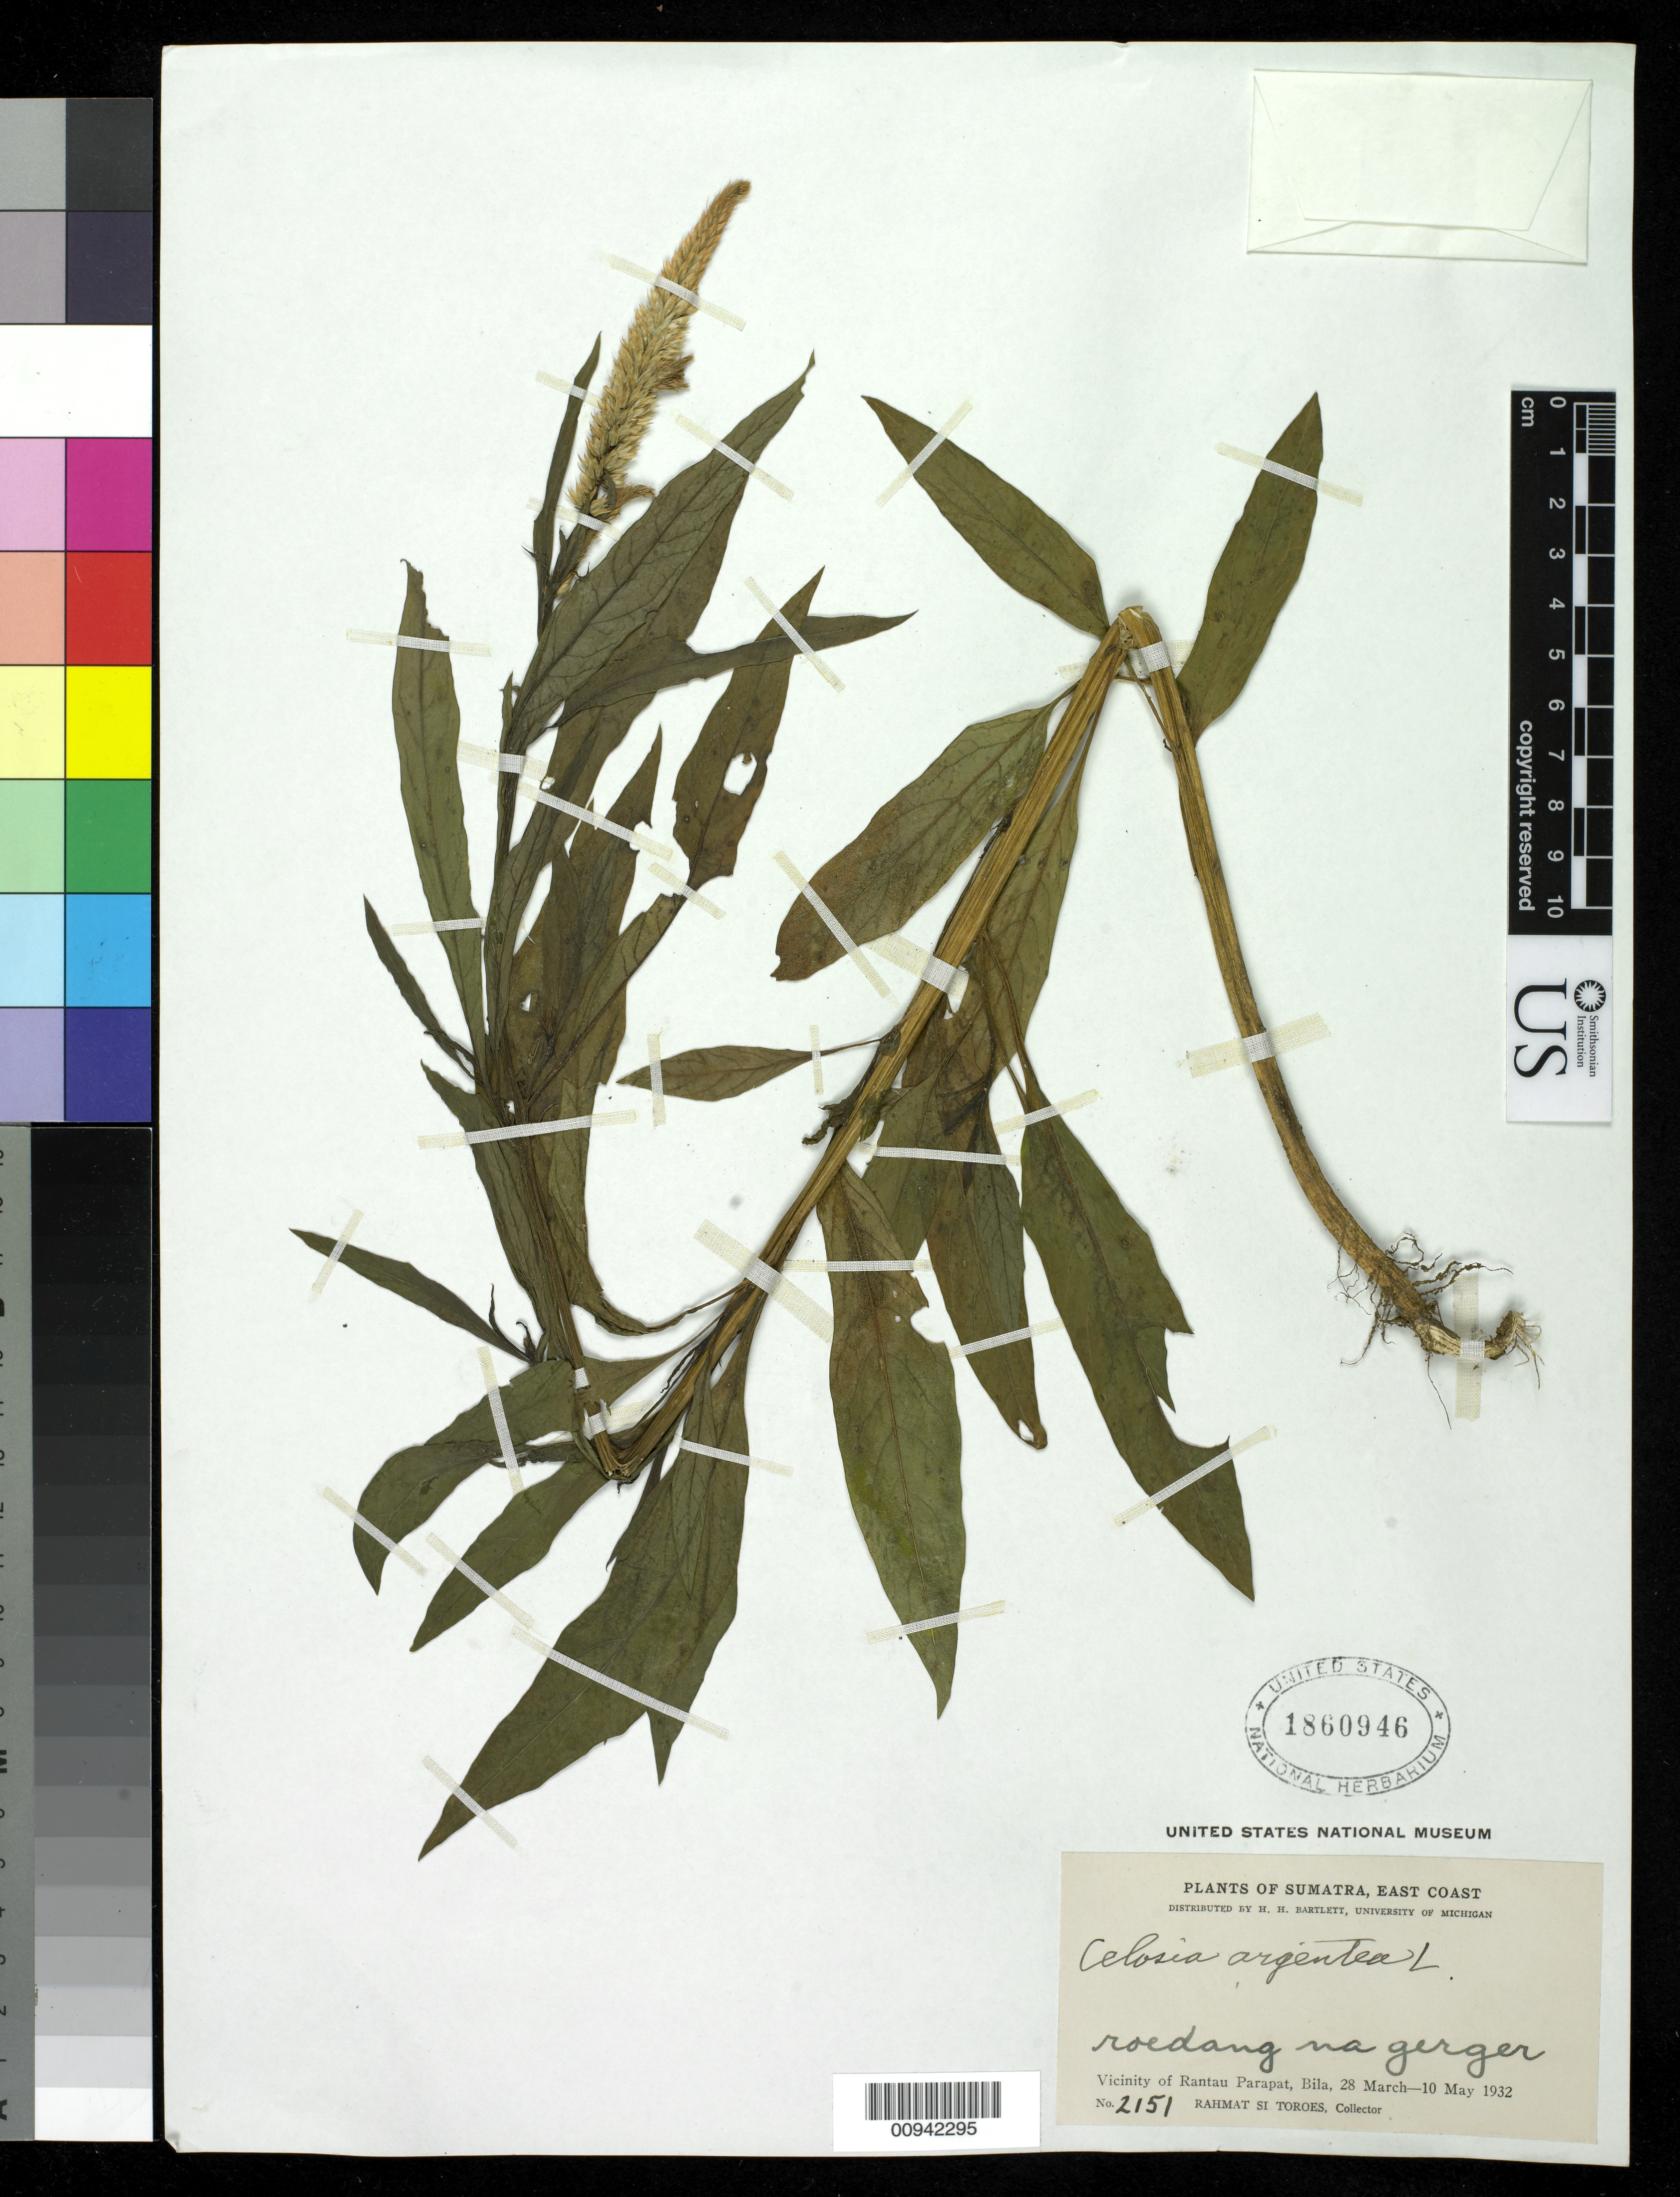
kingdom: Plantae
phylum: Tracheophyta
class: Magnoliopsida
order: Caryophyllales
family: Amaranthaceae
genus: Celosia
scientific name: Celosia argentea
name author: L.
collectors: Rahmat Si Boeea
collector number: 2151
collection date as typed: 28 Mar 1932 to 10 May 1932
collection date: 1932-03-28/1932-05-10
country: Indonesia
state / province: Sumatra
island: Sumatra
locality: vicinity of Rantau Parapat, Bila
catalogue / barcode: US 1860946